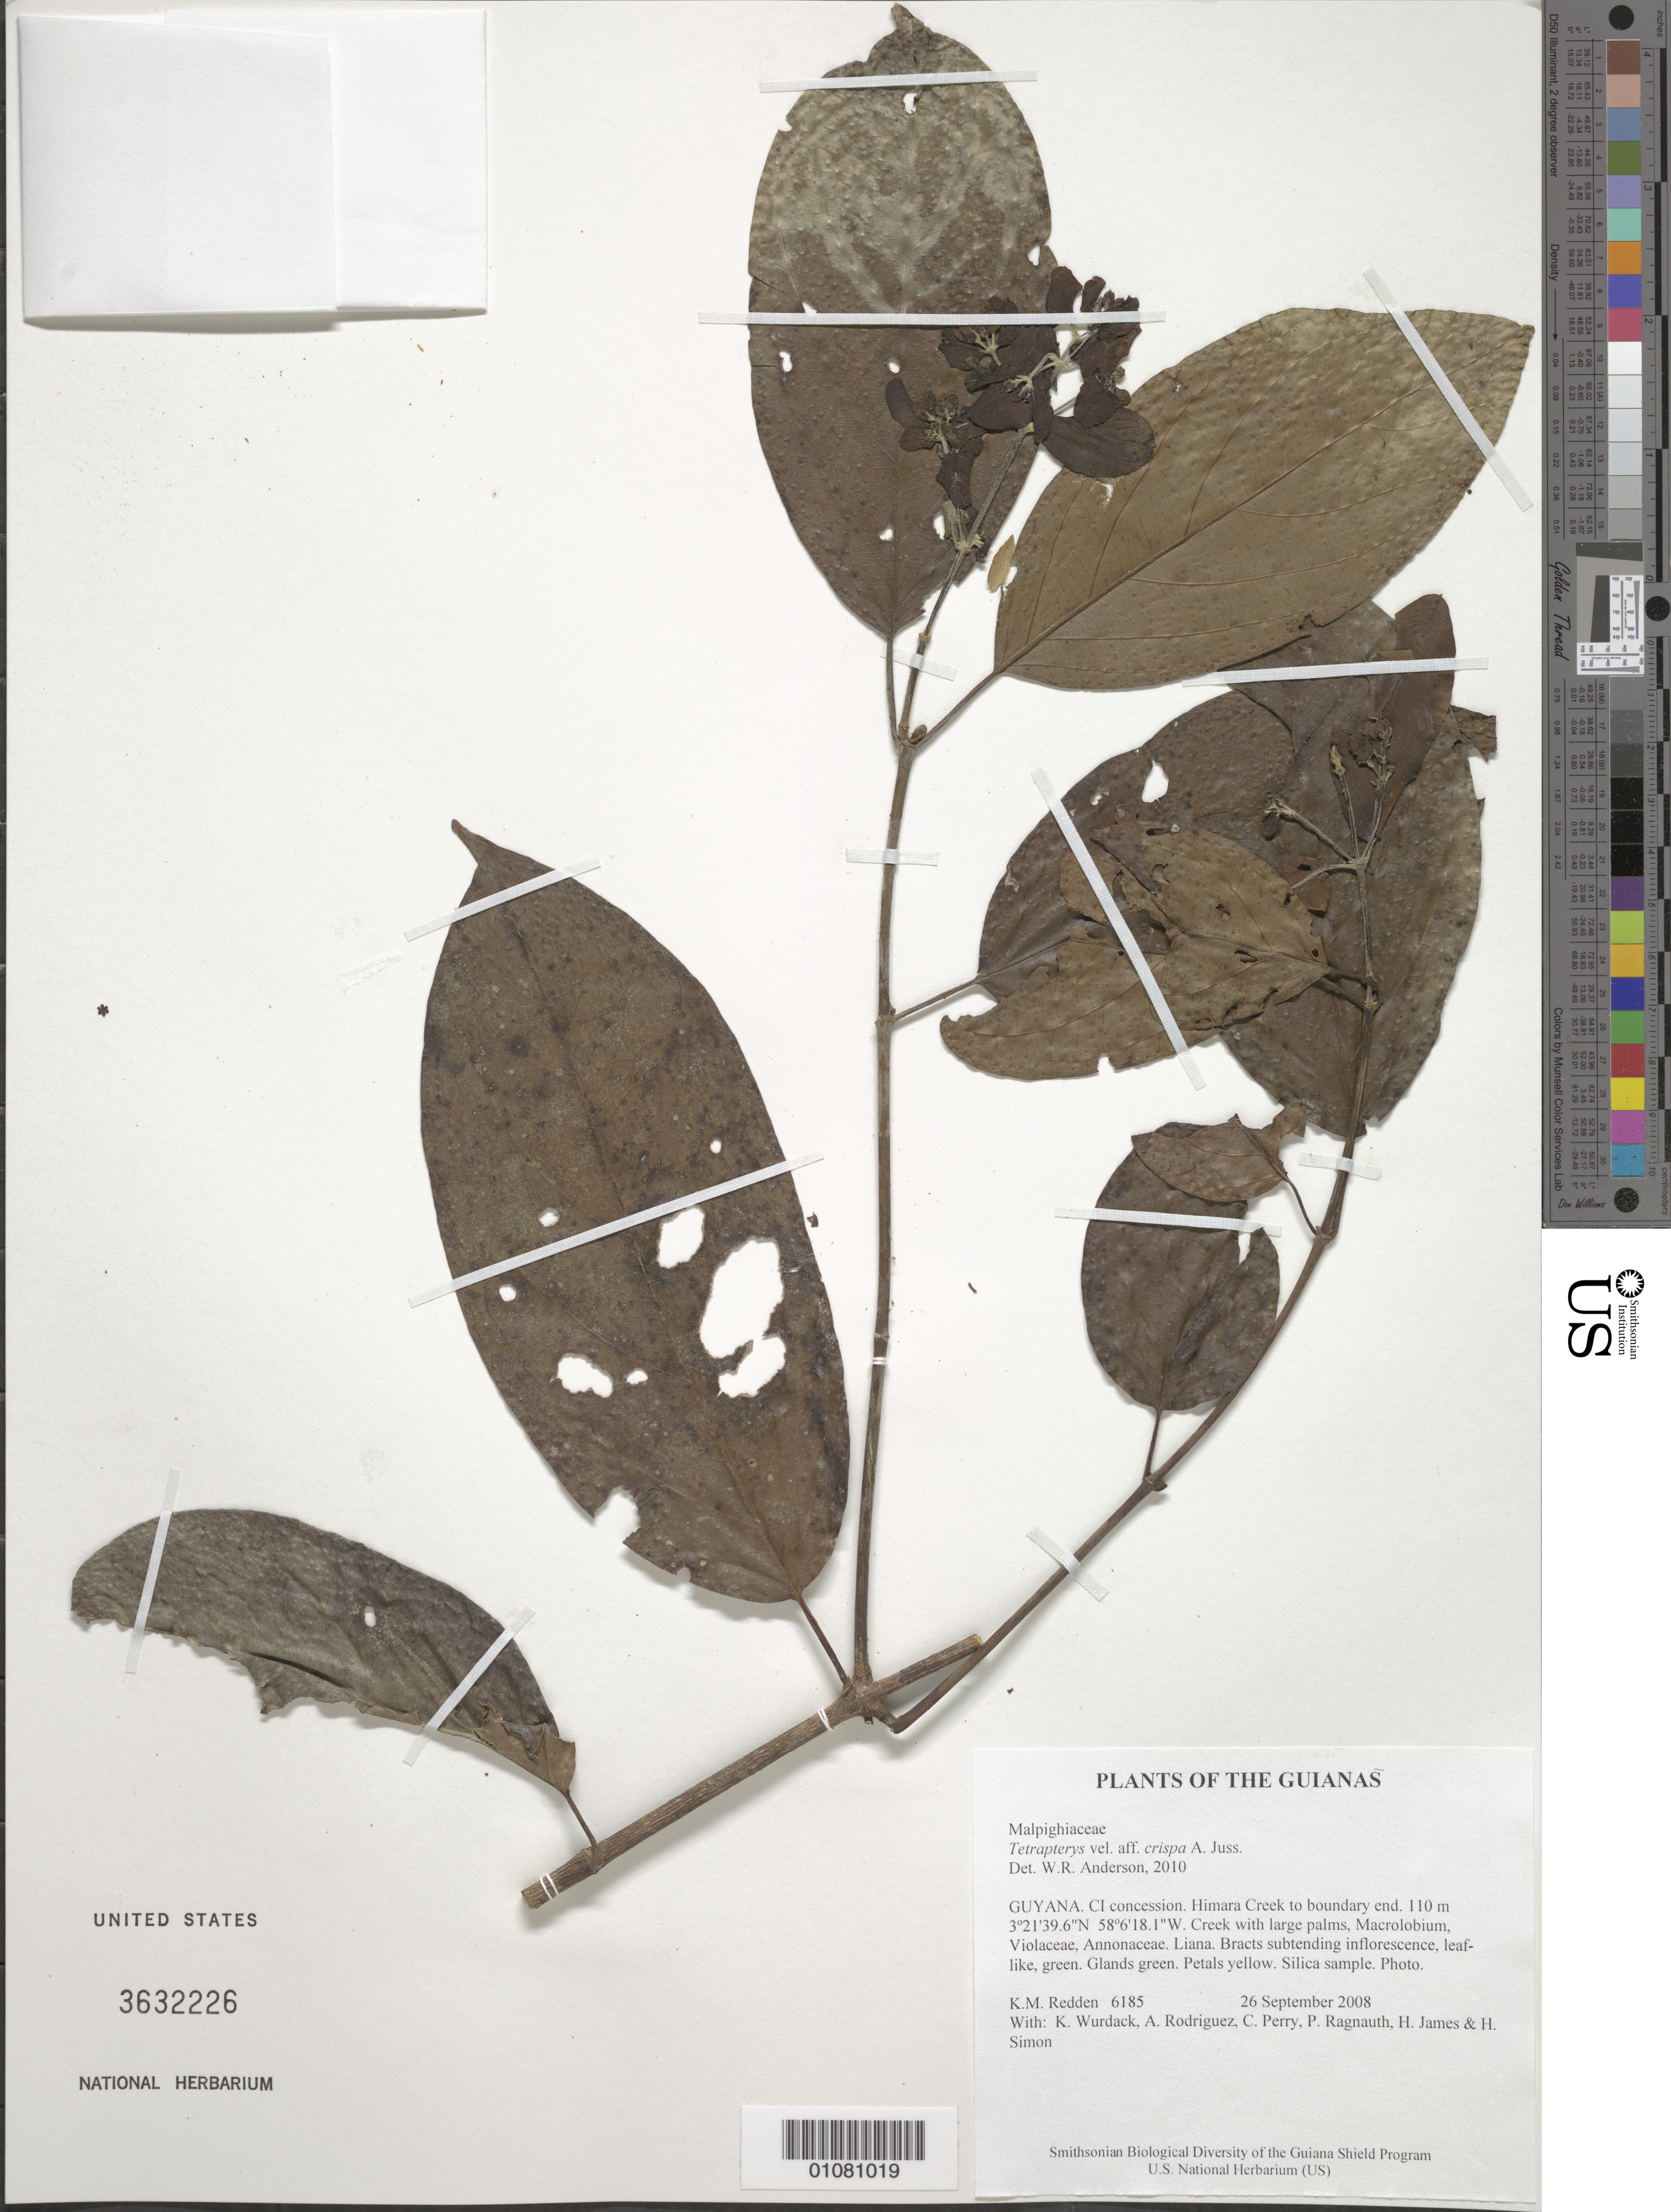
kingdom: Plantae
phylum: Tracheophyta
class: Magnoliopsida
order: Malpighiales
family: Malpighiaceae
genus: Tetrapterys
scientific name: Tetrapterys crispa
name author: A. Juss.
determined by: Anderson, W. R., (MICH), University of Michigan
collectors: K. M. Redden, K. Wurdack, A. Rodriguez, C. Perry, P. Ragnauth, H. James & H. Simon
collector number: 6185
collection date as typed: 26 September 2008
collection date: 2008-09-26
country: Guyana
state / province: U. Takutu-U. Essequibo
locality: CI concession. Himara Creek to boundary end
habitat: Creek with large palms, Macrolobium, Violaceae, Annonaceae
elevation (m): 110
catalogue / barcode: US 3632226